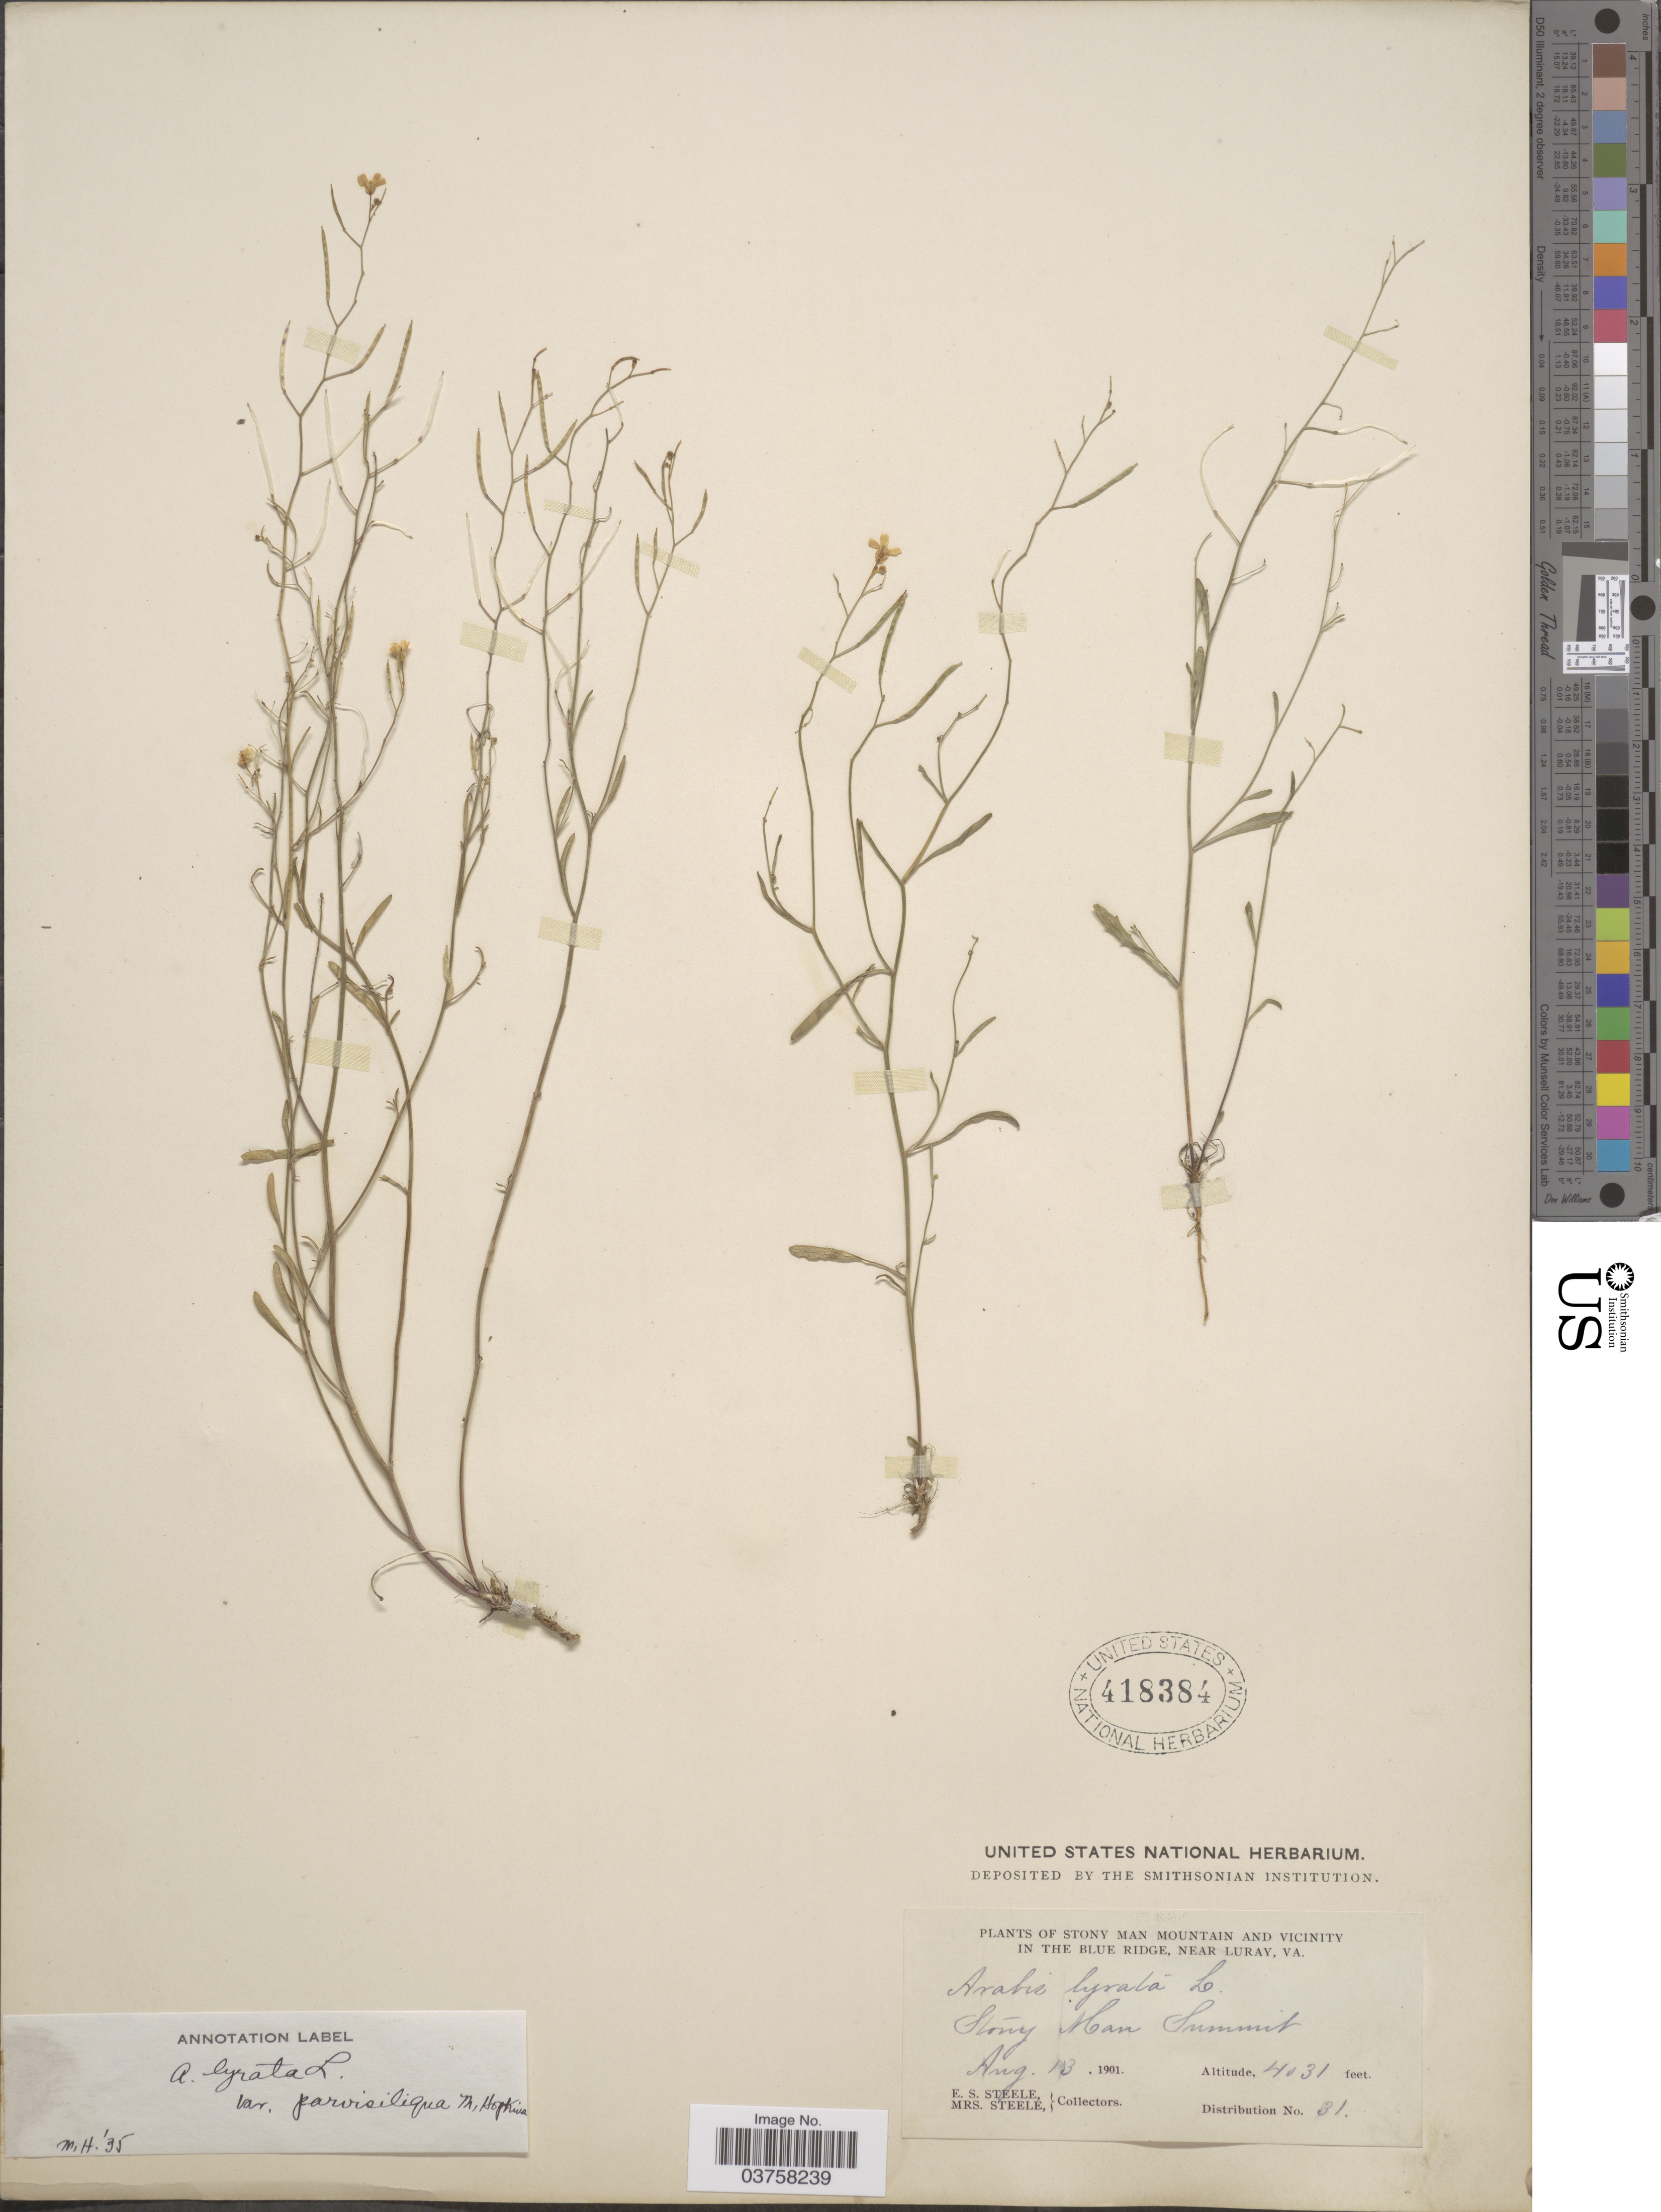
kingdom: Plantae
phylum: Tracheophyta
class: Magnoliopsida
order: Brassicales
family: Brassicaceae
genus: Arabidopsis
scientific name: Arabidopsis lyrata f. parvisiliqua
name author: M. Hopkins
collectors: E. Steele & Mrs. E. S. Steele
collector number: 31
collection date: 1901-08-13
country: United States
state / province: Virginia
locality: Stony Man Mountain and vicinity in the Blue Ridge, near Luray. Stony Man Summit.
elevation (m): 1229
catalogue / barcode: US 418384